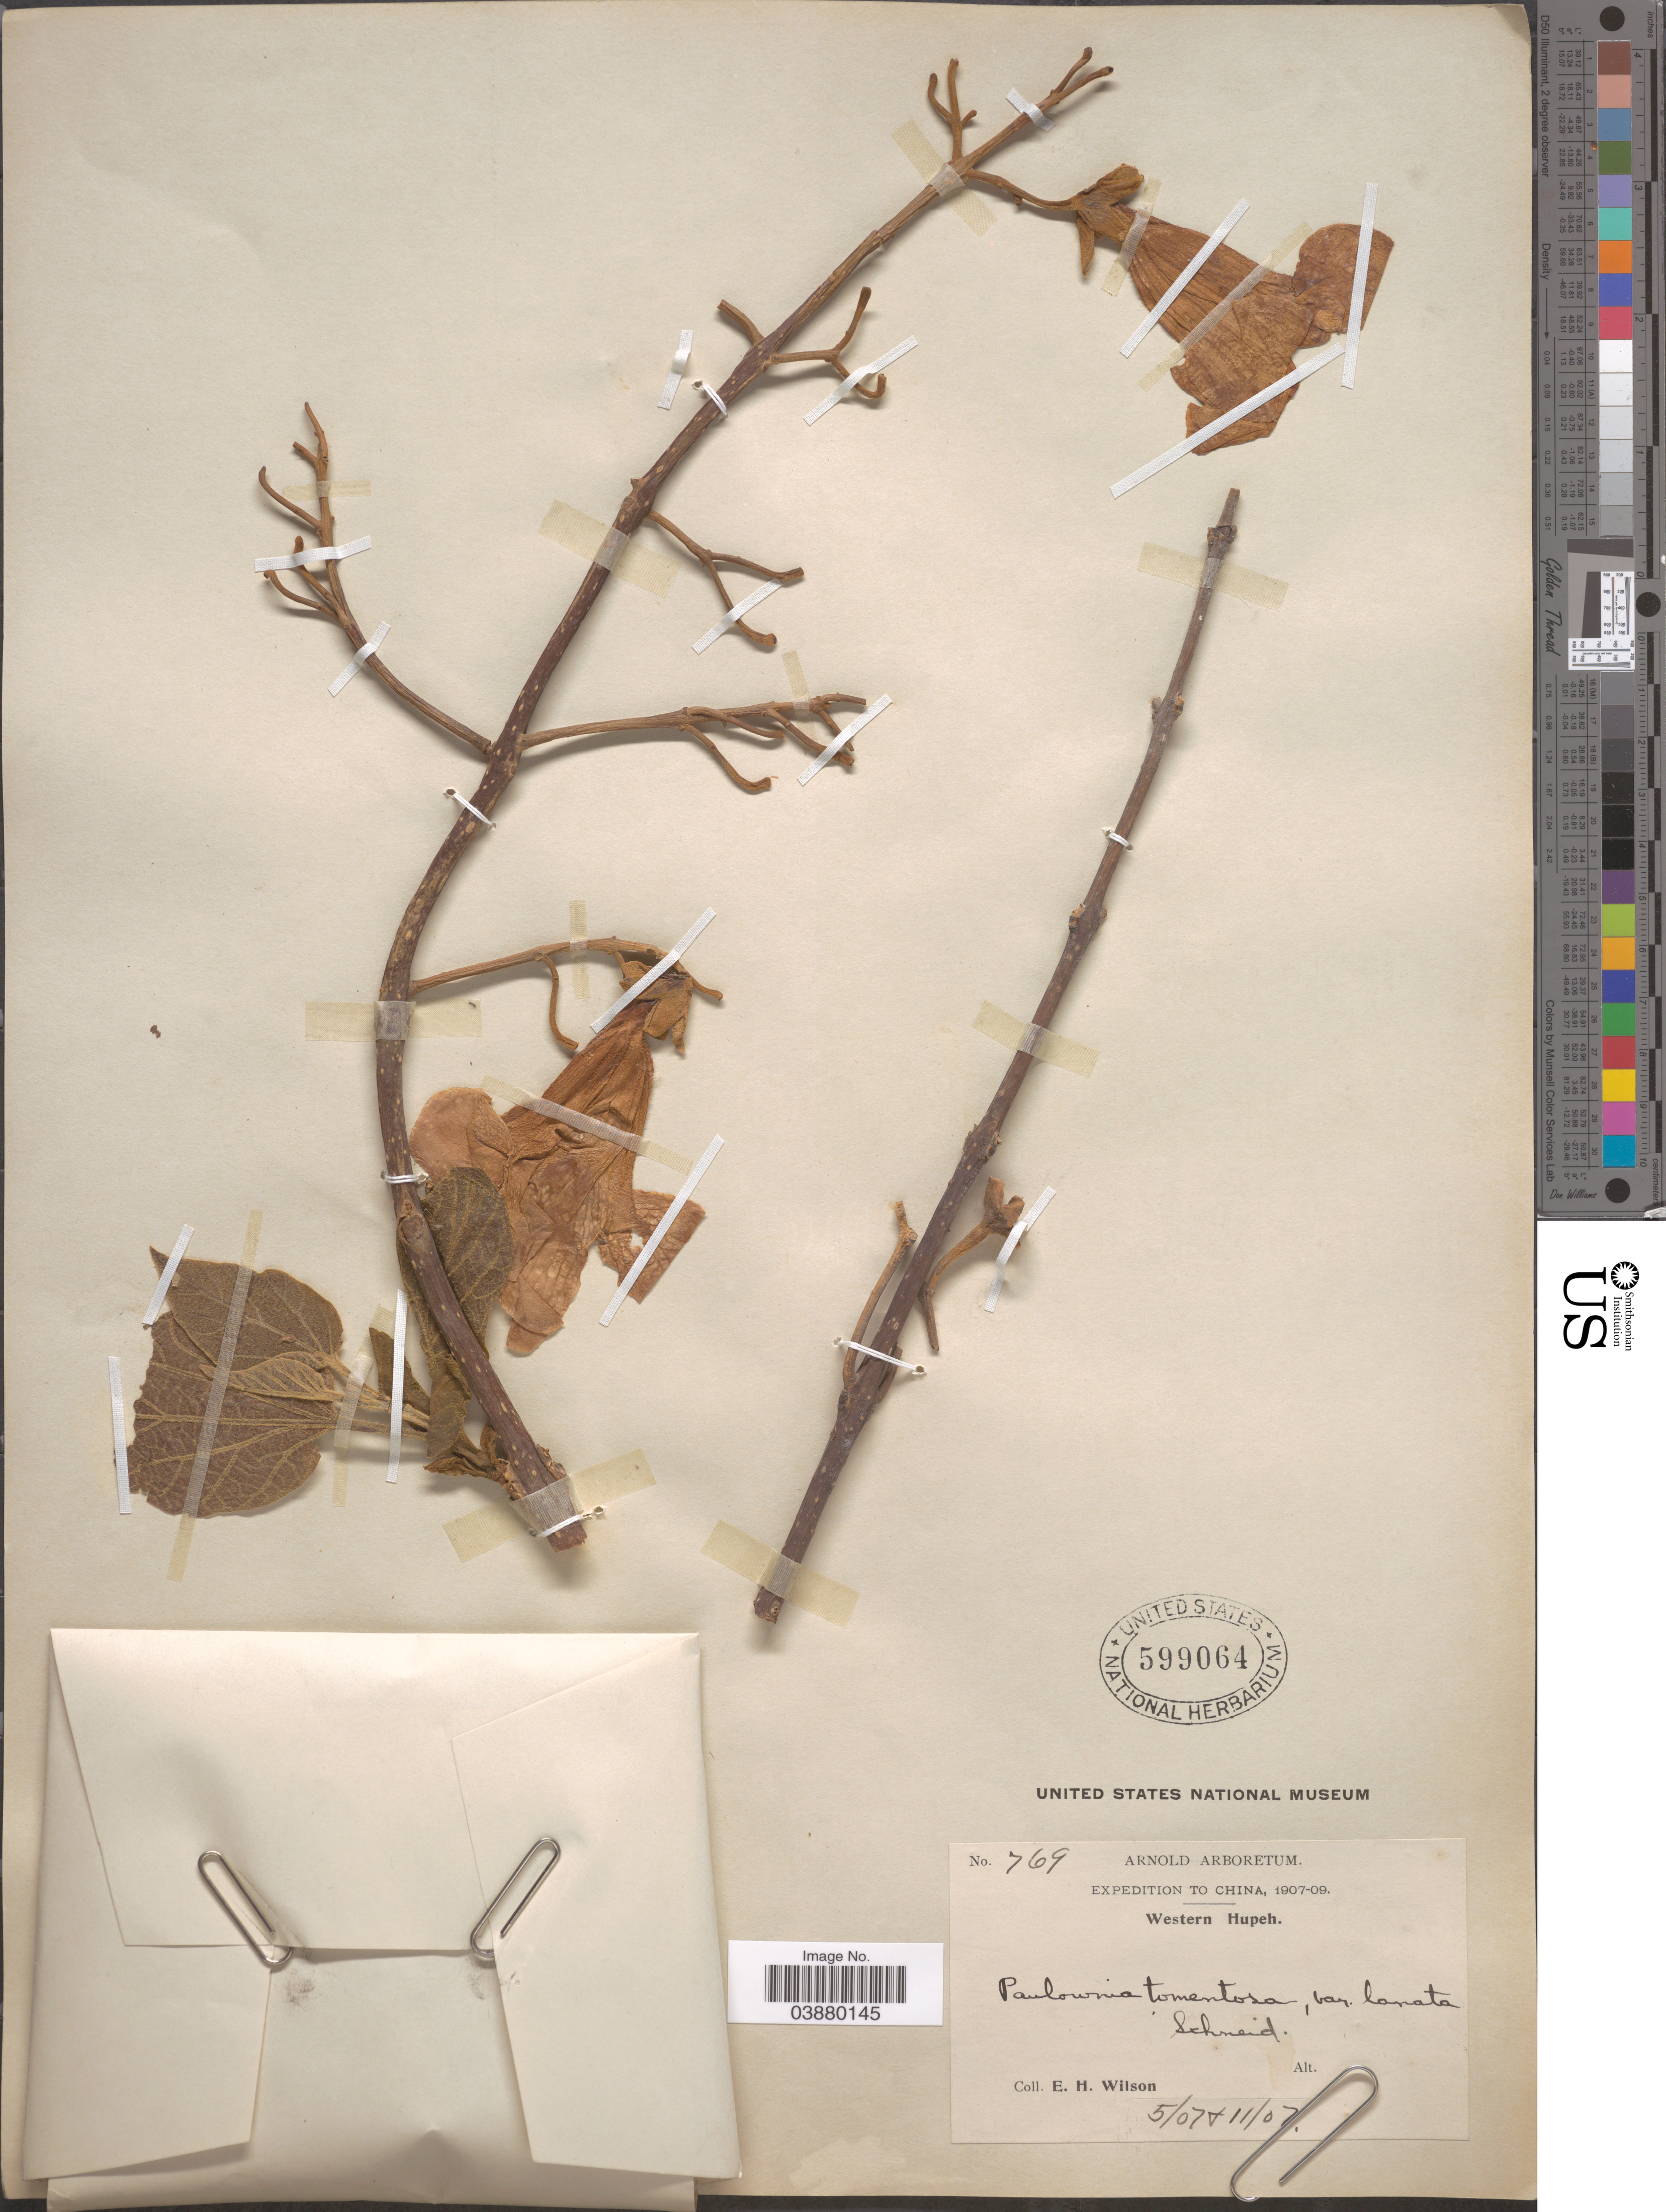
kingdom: Plantae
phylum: Tracheophyta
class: Magnoliopsida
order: Lamiales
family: Paulowniaceae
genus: Paulownia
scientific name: Paulownia tomentosa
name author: (Thunb.) Siebold & Zucc. ex Steud.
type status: Possible Type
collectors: E. Wilson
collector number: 769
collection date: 1907-05,1907-11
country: China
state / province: Hubei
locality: Western Hupeh.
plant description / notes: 2 distinct elements (2 collection dates), May 1907 & Nov. 1907. Protologue, "Western Hupeh: Hsing-shan Hsien, woods, alt. 1600 m., May 1907 (No. 769a)"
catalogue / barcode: US 599064